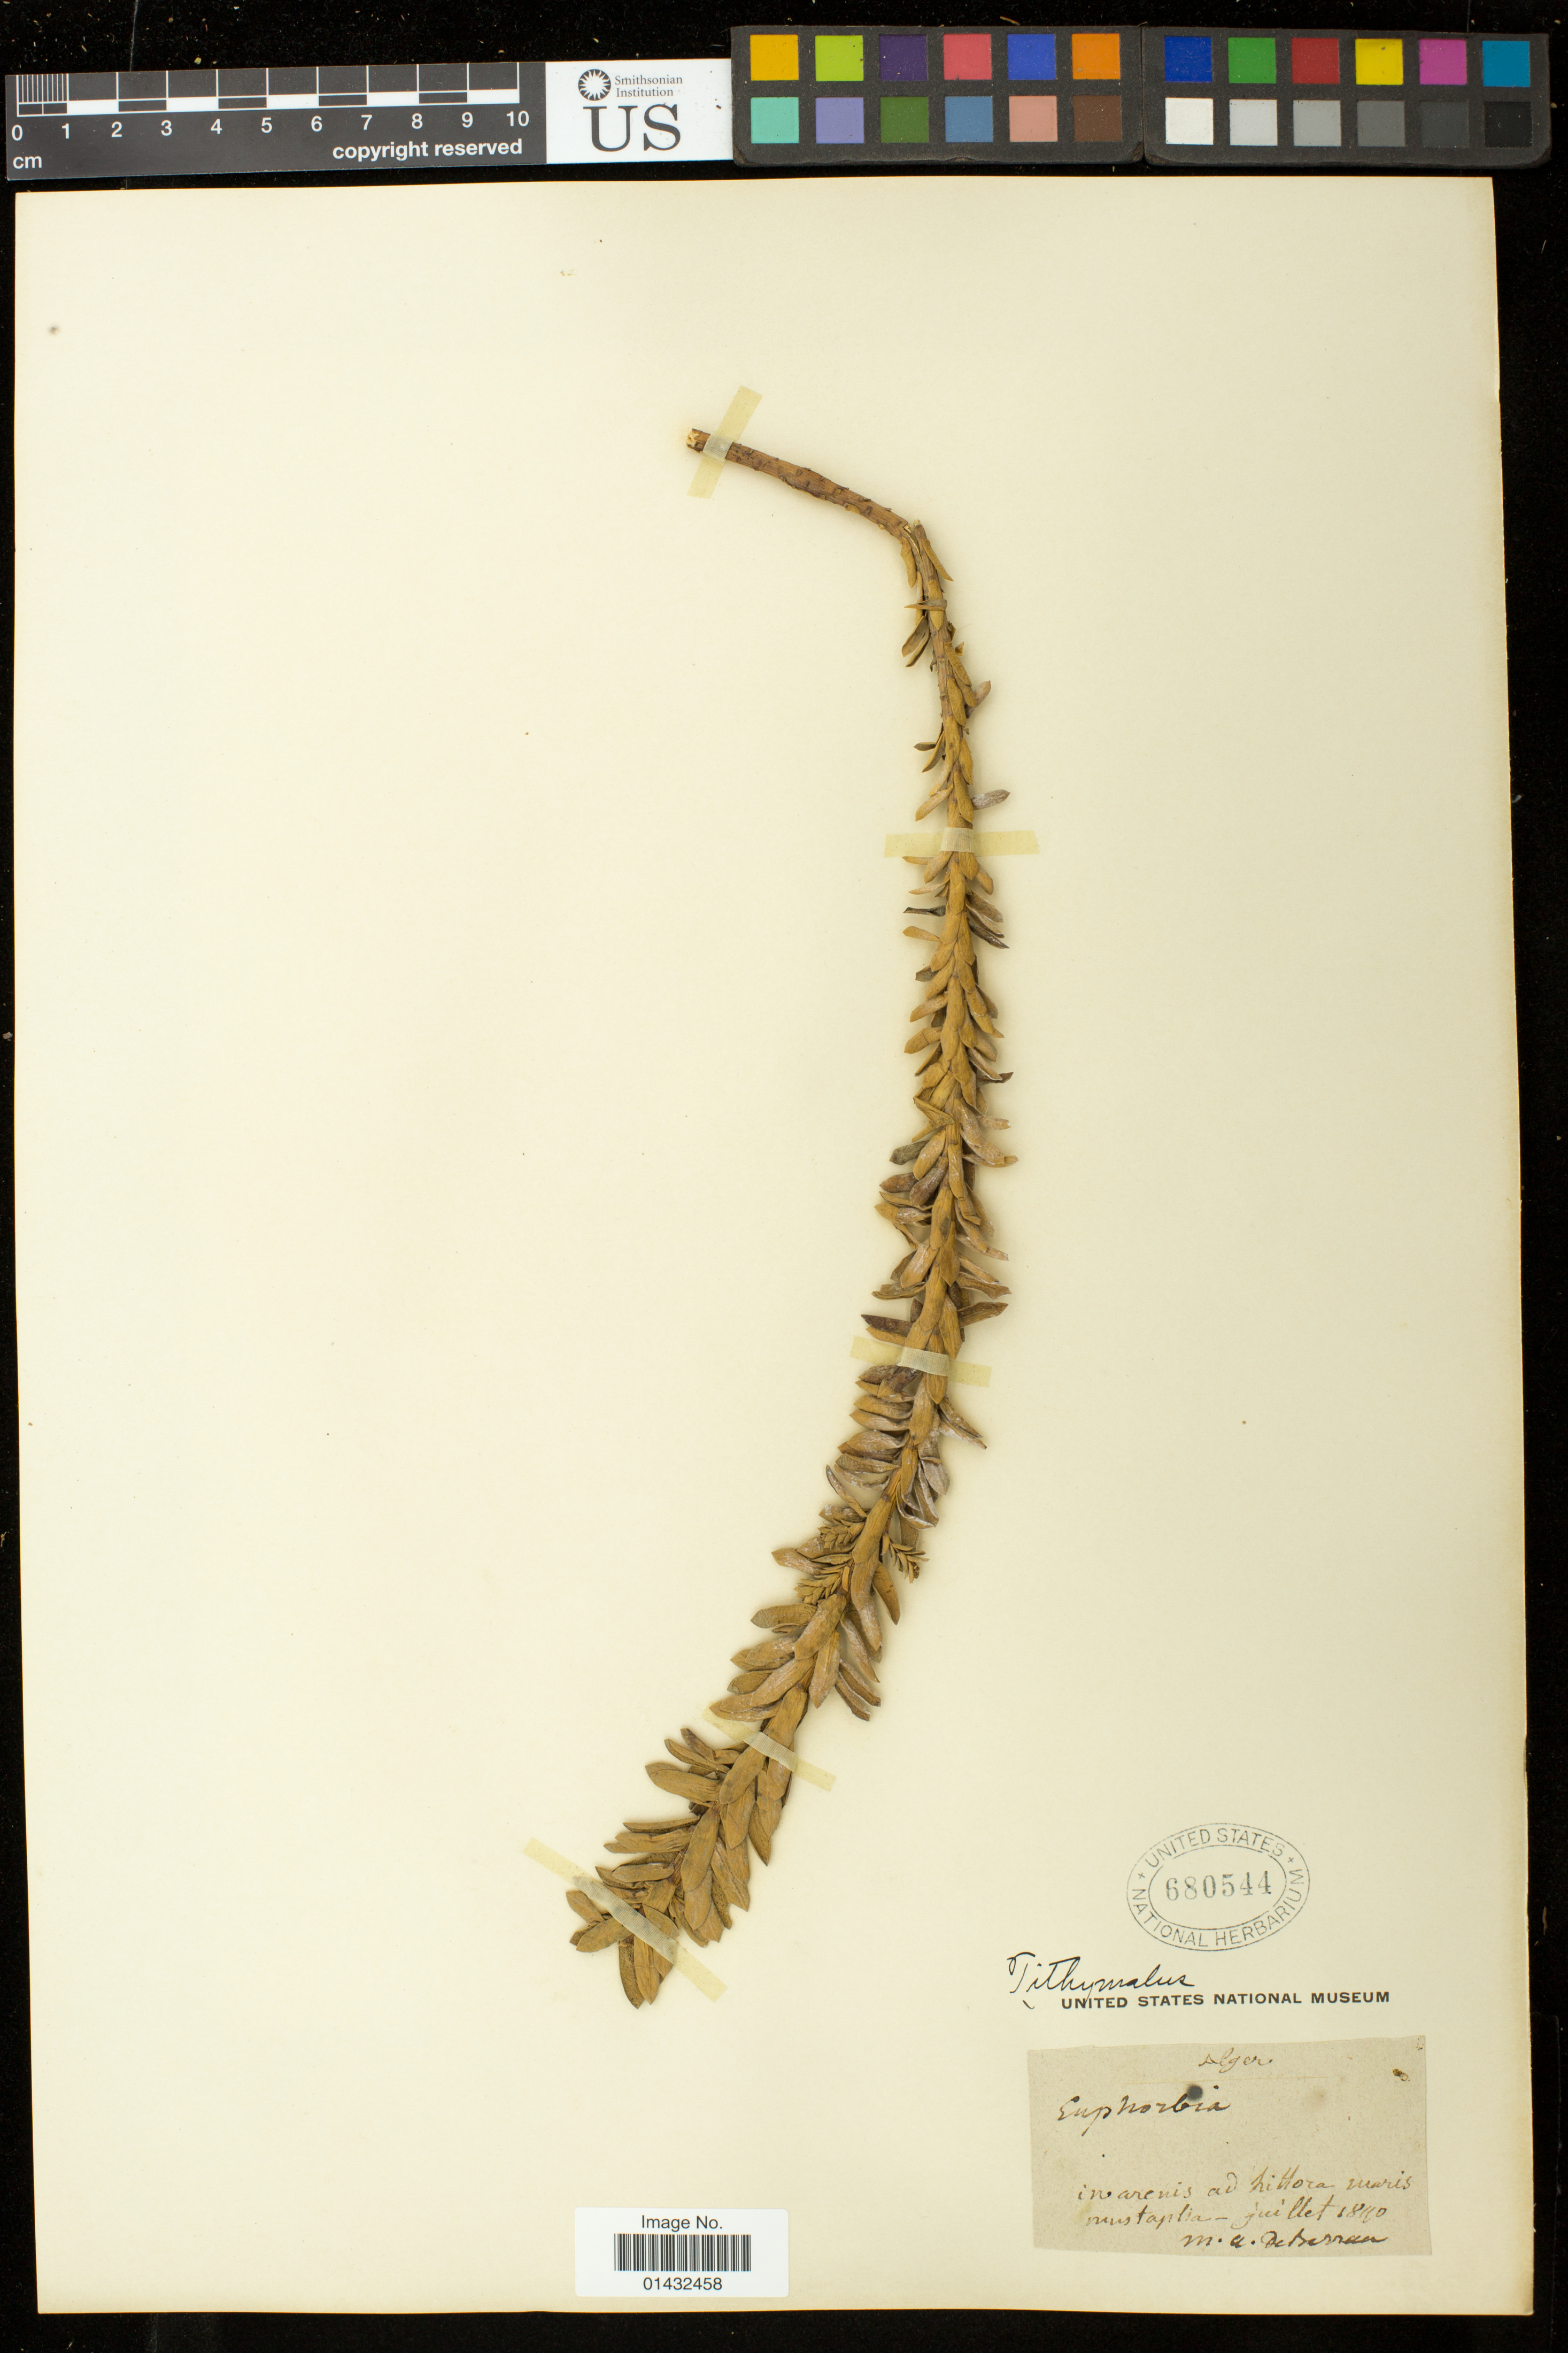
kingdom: Plantae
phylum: Tracheophyta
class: Magnoliopsida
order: Malpighiales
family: Euphorbiaceae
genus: Euphorbia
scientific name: Euphorbia sp.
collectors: M. De Barrau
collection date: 1840-07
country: Algeria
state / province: Alger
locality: Mustapha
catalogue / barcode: US 680544